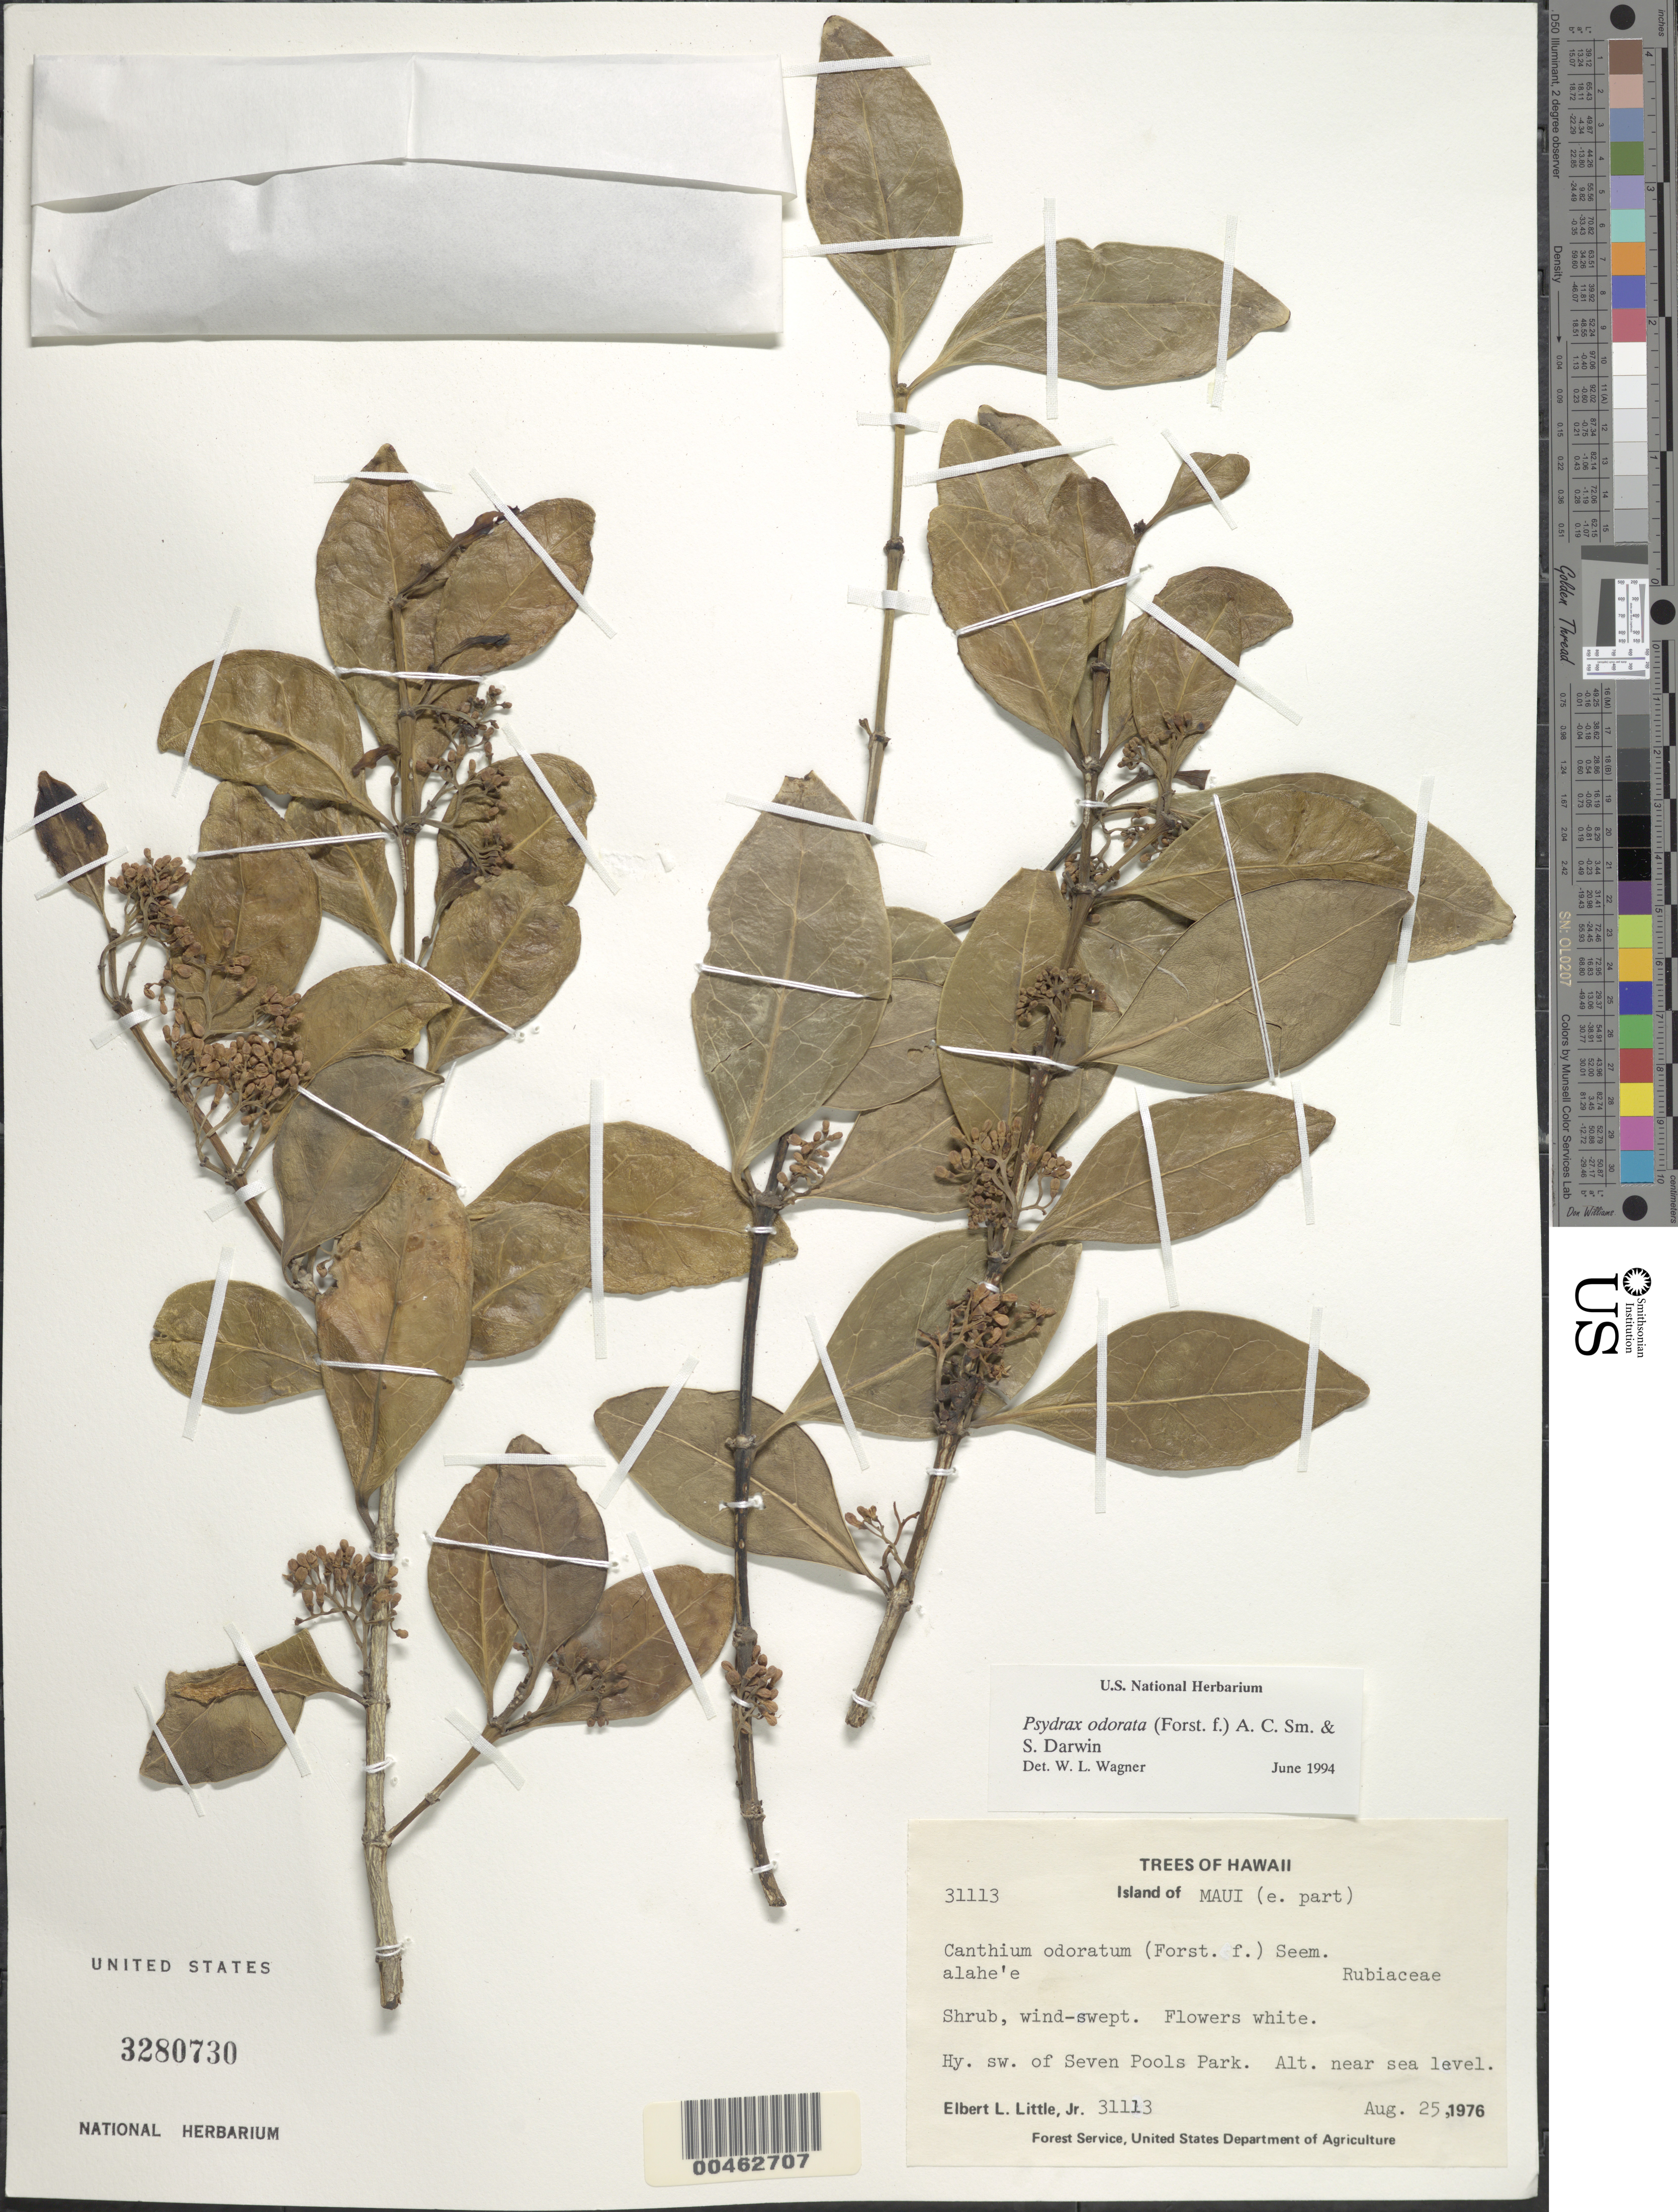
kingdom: Plantae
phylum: Tracheophyta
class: Magnoliopsida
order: Gentianales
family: Rubiaceae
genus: Psydrax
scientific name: Psydrax odorata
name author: (G. Forst.) A.C. Sm. & S.P. Darwin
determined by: Wagner, W. L., (BOT), Smithsonian Institution - National Museum of Natural History (UNITED STATES)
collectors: E. L. Little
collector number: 31113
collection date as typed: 25 Aug 1976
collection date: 1976-08-25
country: United States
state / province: Hawaii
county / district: Maui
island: Maui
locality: E part of Maui, Hwy SW of Seven Pools Park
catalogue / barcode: US 3280730